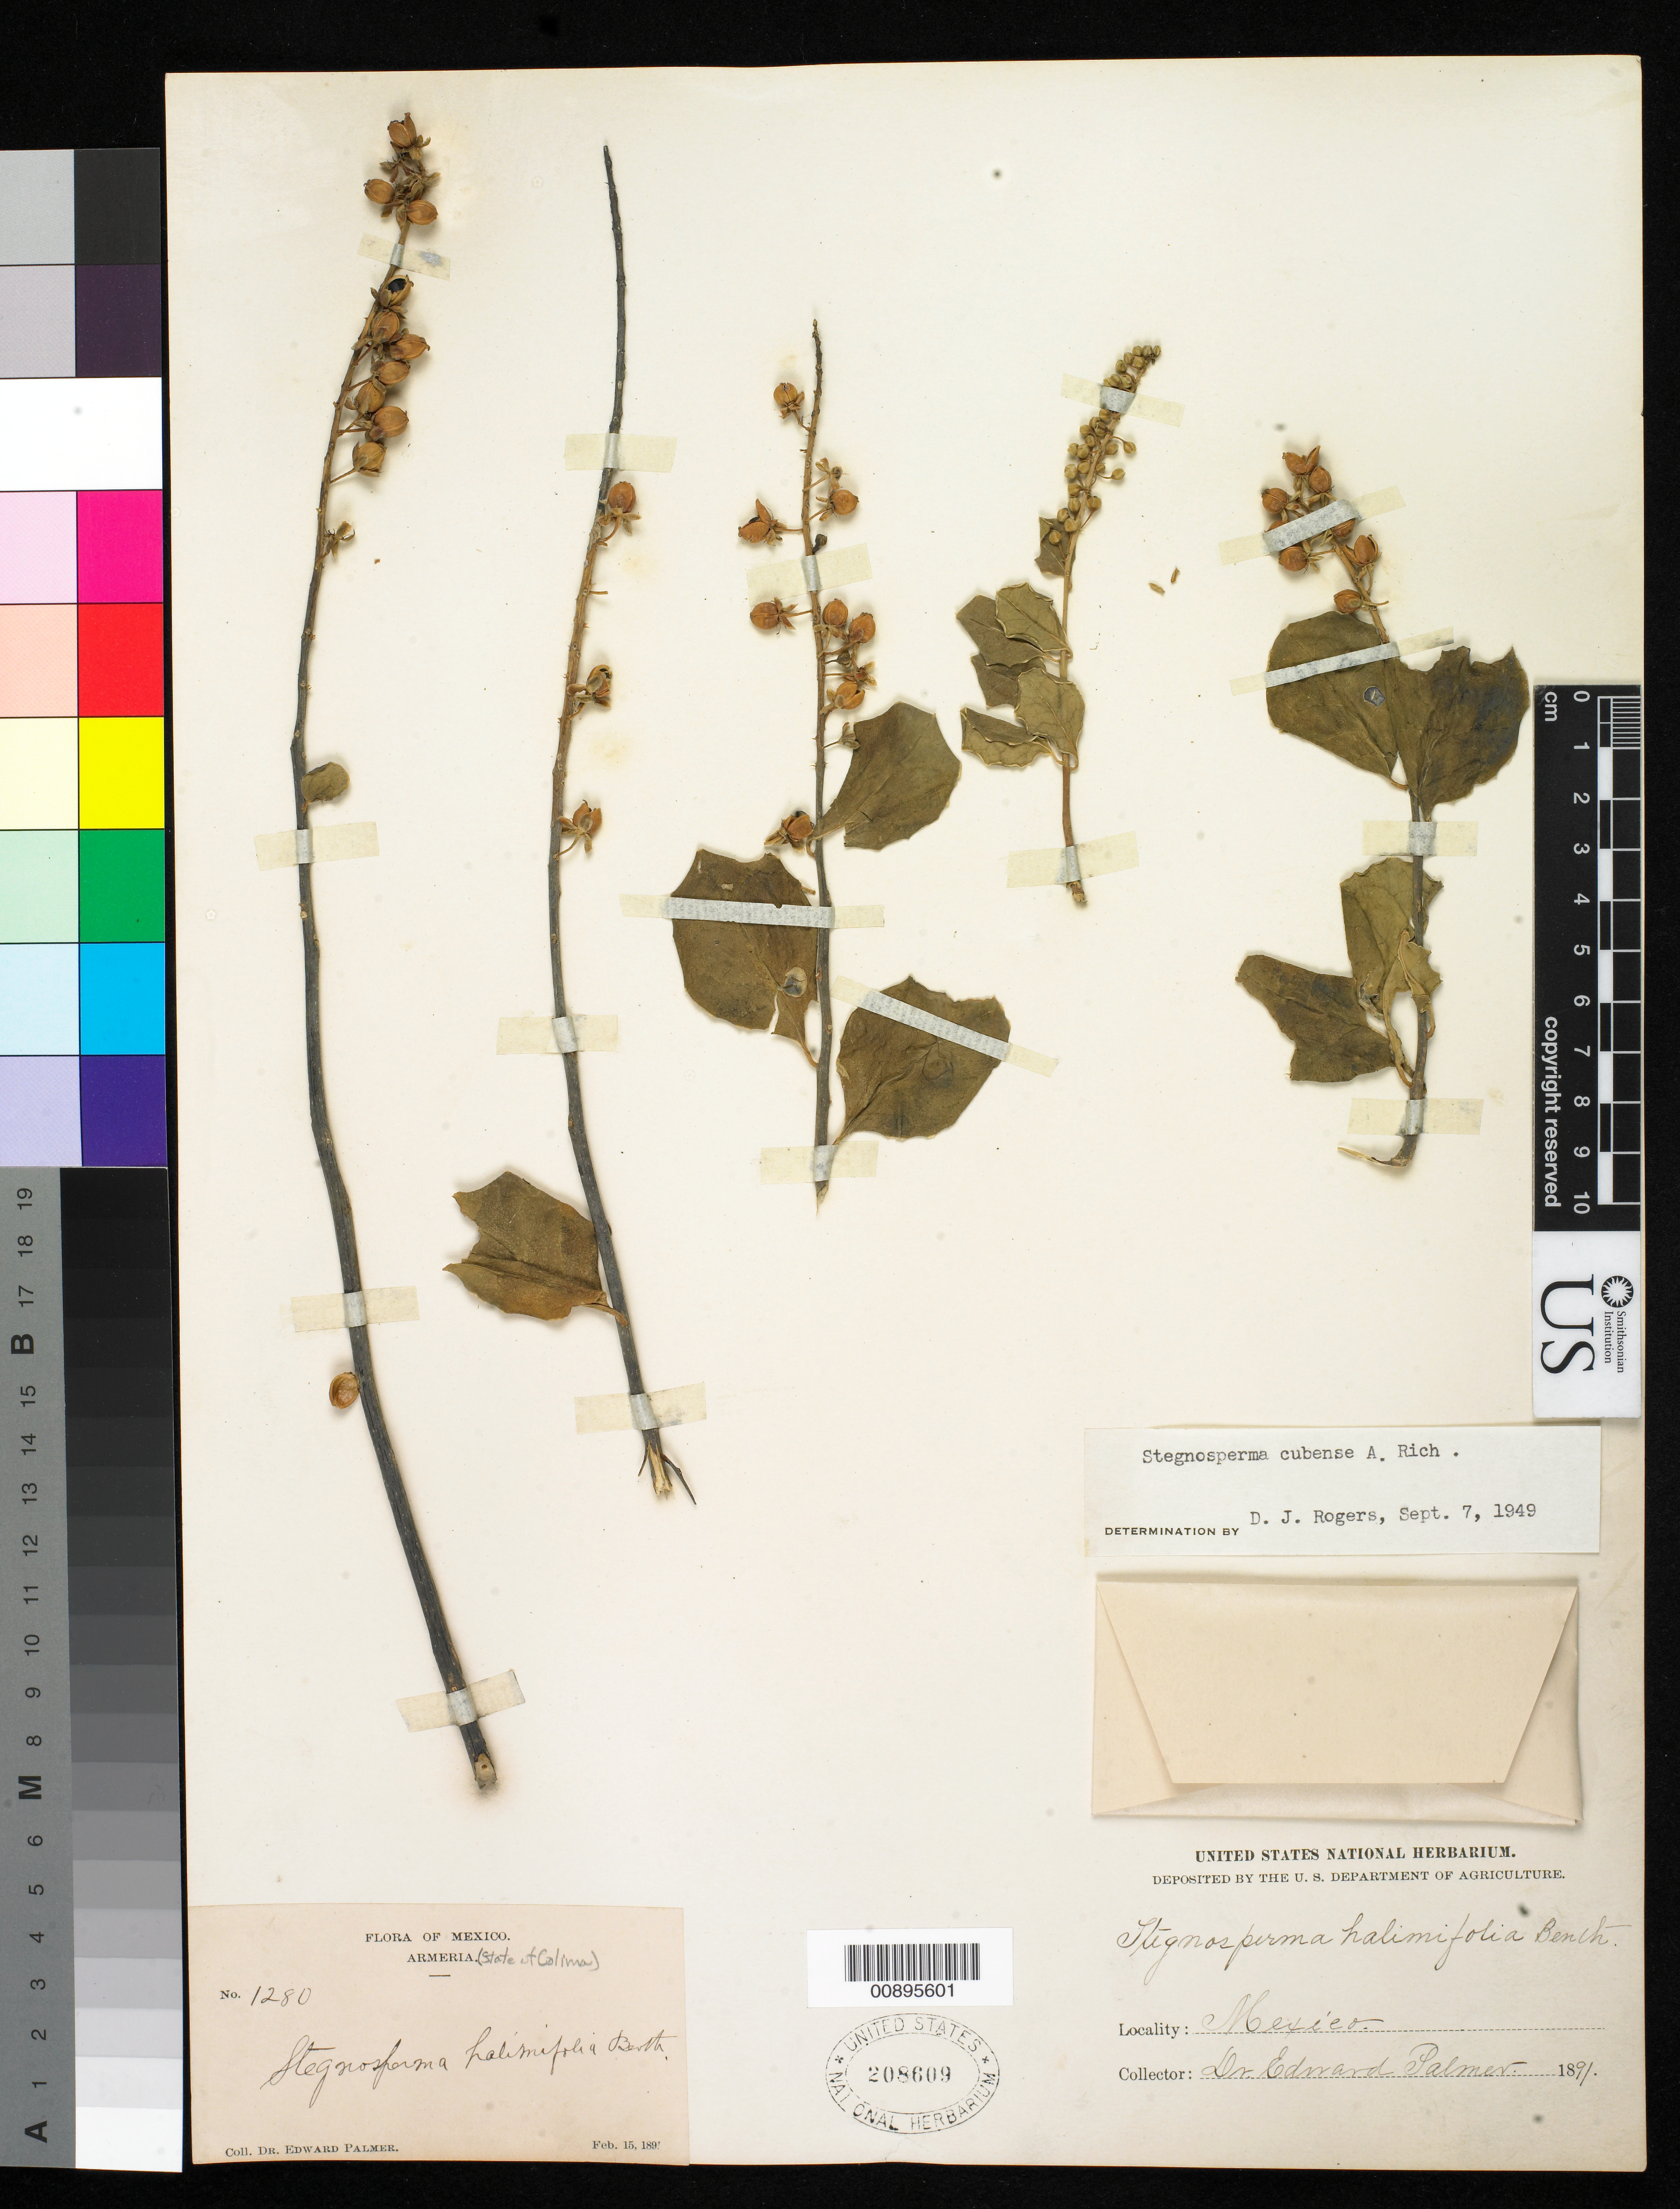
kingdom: Plantae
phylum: Tracheophyta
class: Magnoliopsida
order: Caryophyllales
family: Stegnospermataceae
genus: Stegnosperma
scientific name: Stegnosperma cubense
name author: A. Rich.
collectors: E. Palmer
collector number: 1280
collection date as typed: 15 Feb 1891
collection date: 1891-02-15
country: Mexico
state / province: Colima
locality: Armeria, Colima.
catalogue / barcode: US 208609